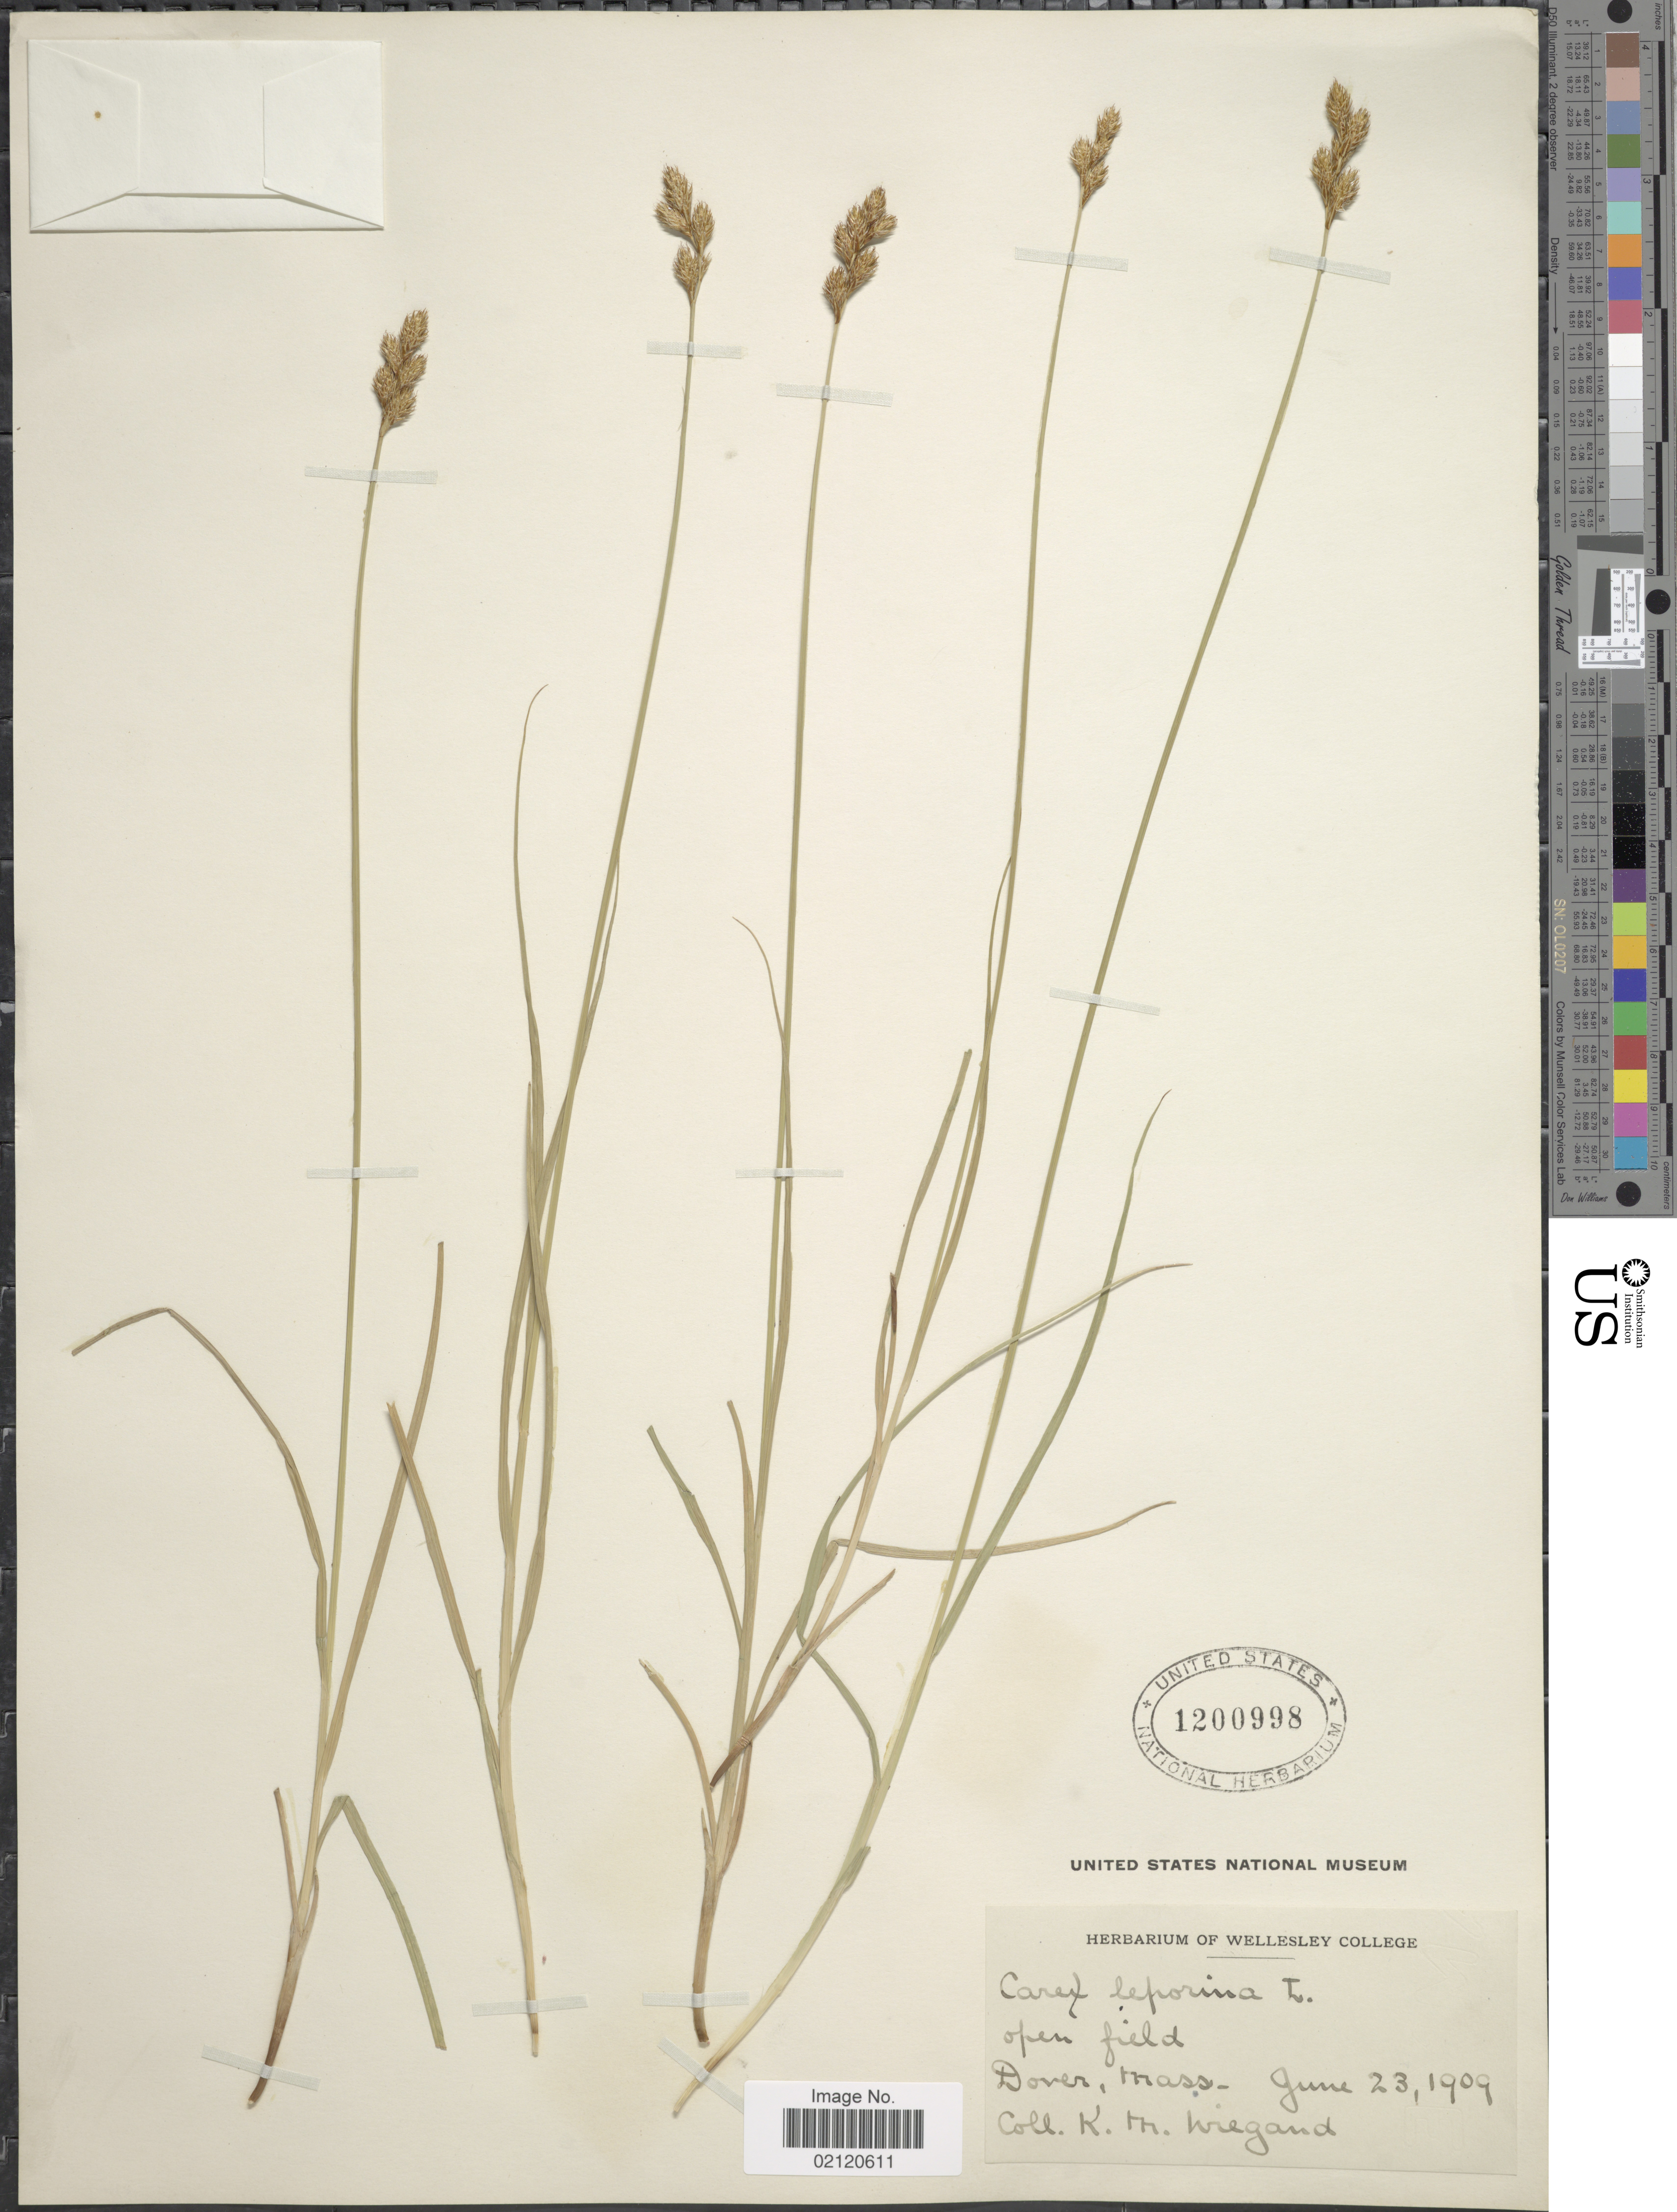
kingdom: Plantae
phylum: Tracheophyta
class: Liliopsida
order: Poales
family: Cyperaceae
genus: Carex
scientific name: Carex leporina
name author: L.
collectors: K. M. Wiegand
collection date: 1909-06-23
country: United States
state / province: Massachusetts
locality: Dover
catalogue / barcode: US 1200998